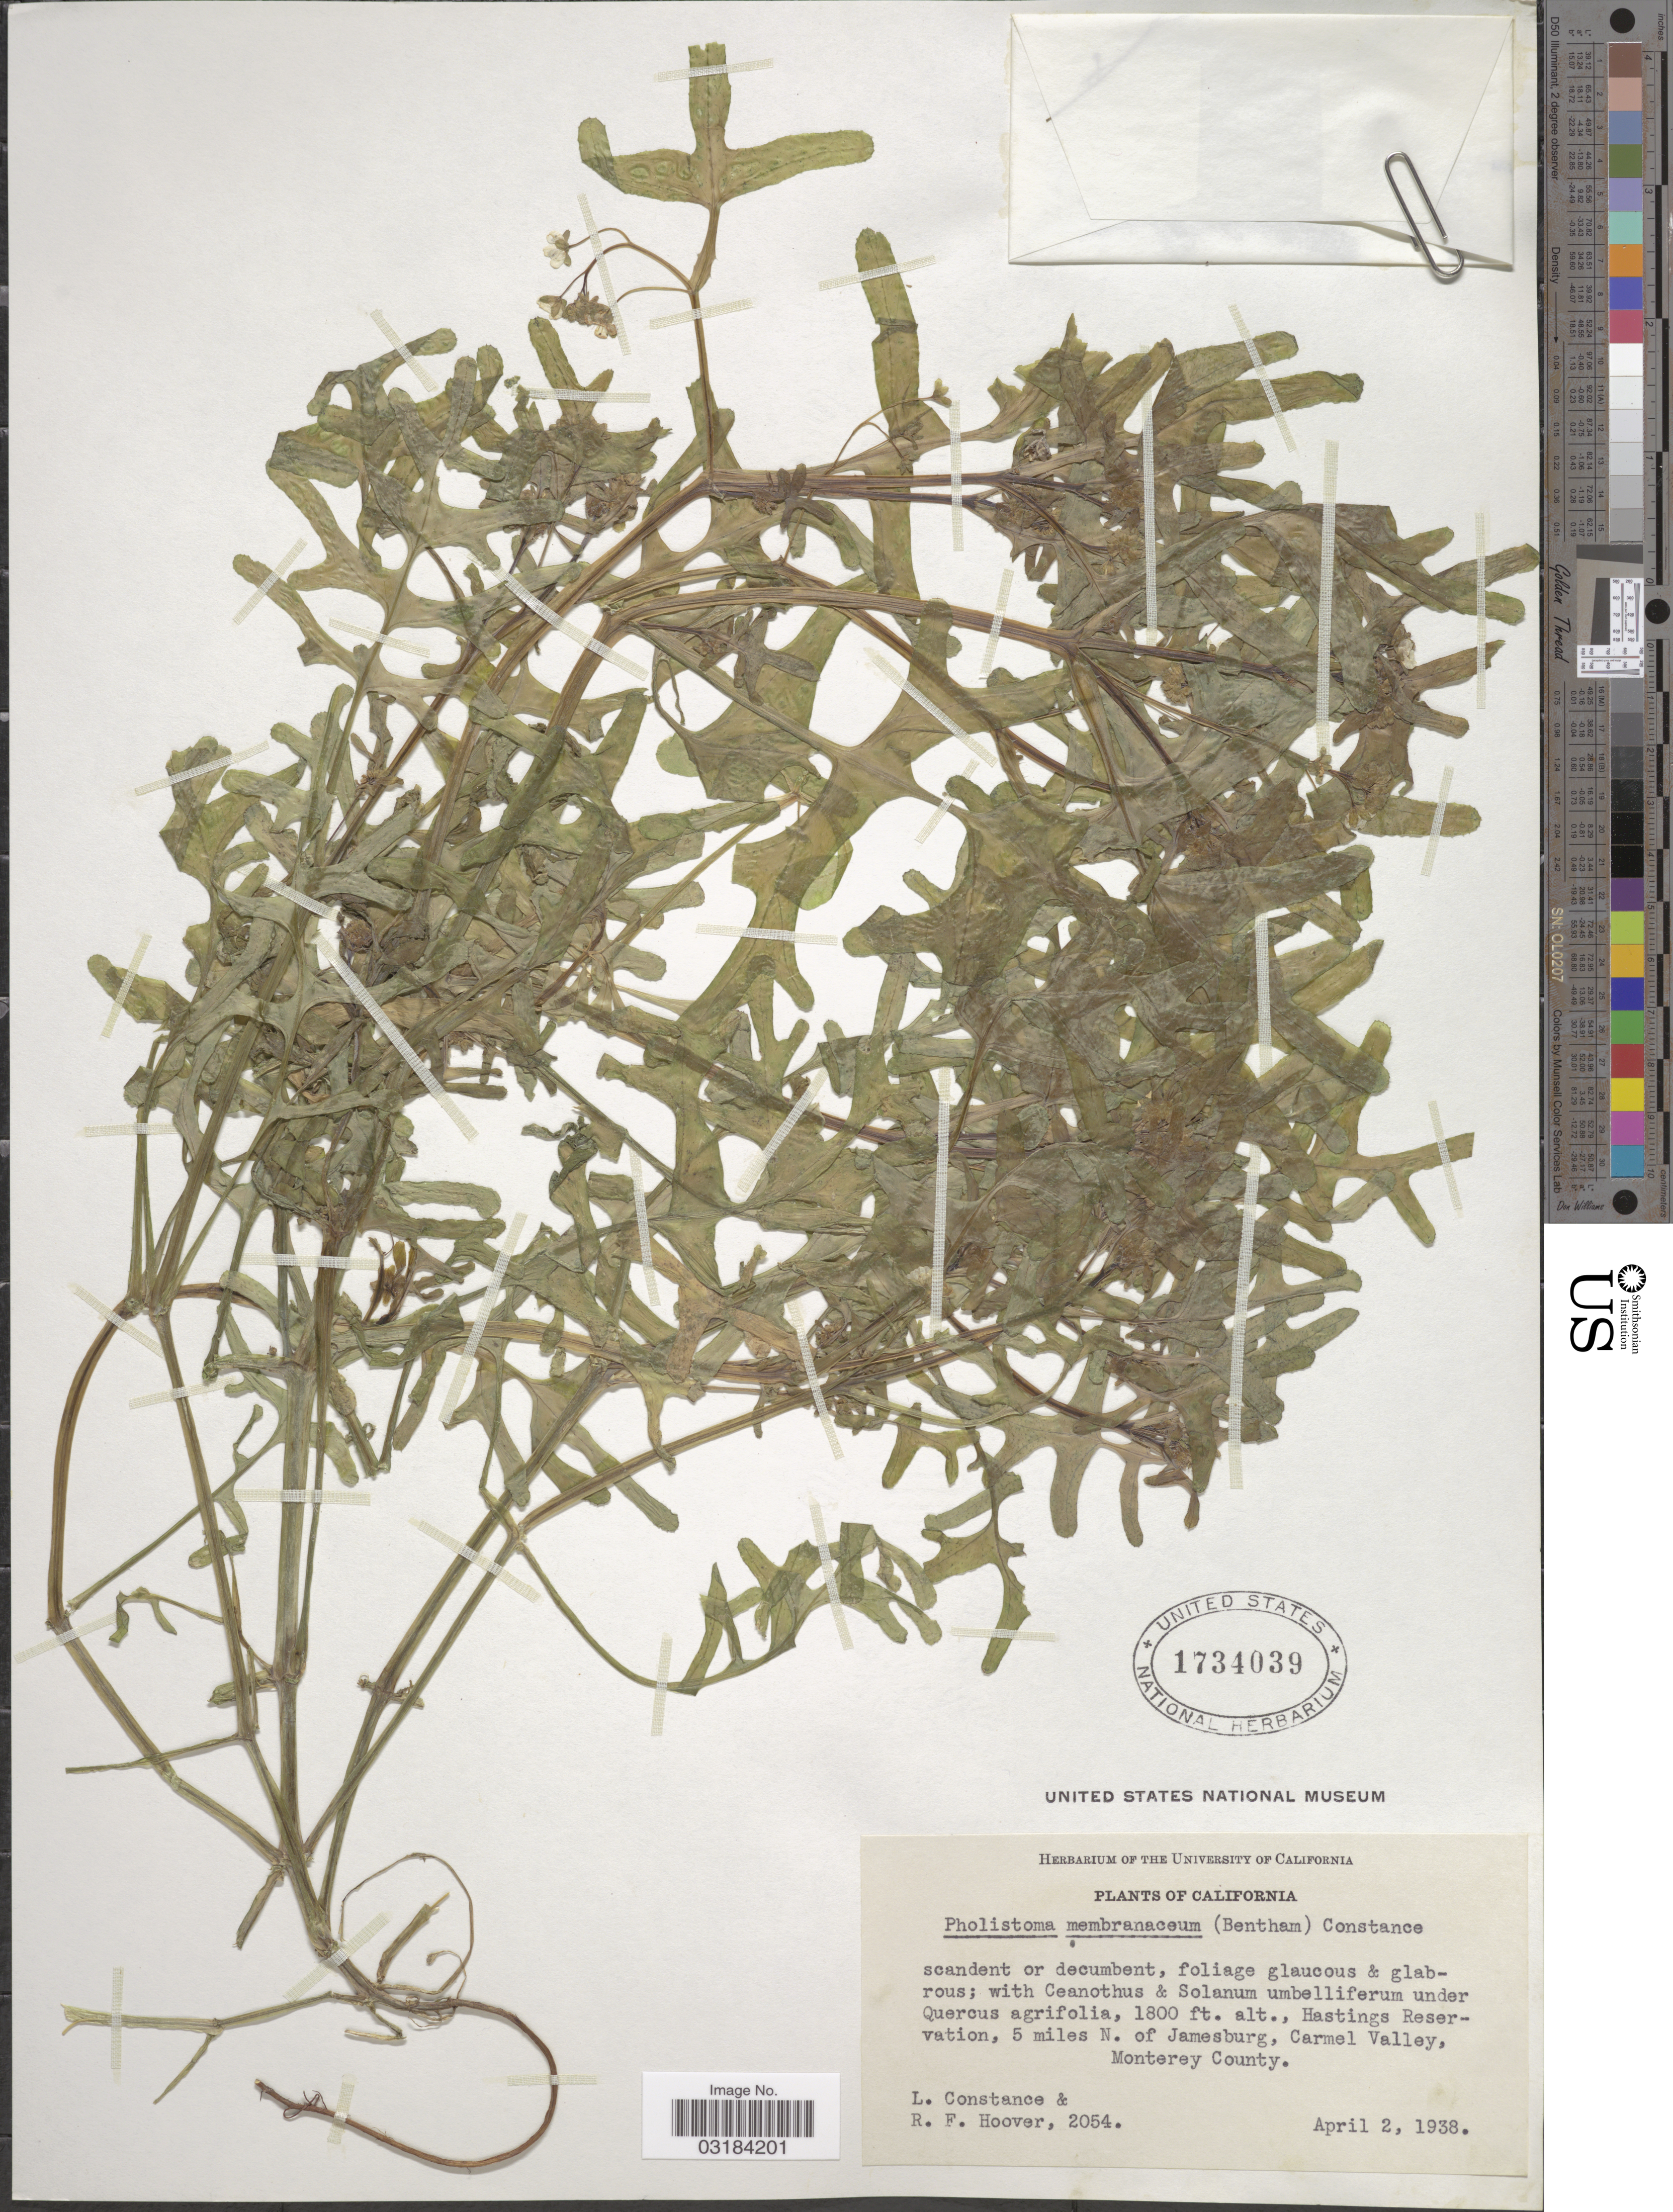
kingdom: Plantae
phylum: Tracheophyta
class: Magnoliopsida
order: Boraginales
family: Hydrophyllaceae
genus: Pholistoma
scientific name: Pholistoma membranaceum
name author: (Benth.) Constance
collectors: L. Constance & R. F. Hoover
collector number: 2054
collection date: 1938-04-02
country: United States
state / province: California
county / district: Monterey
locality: Hastings Reservation, 5 miles N. of Jamesburg, Carmel Valley, Monterey County.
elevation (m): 549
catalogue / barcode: US 1734039